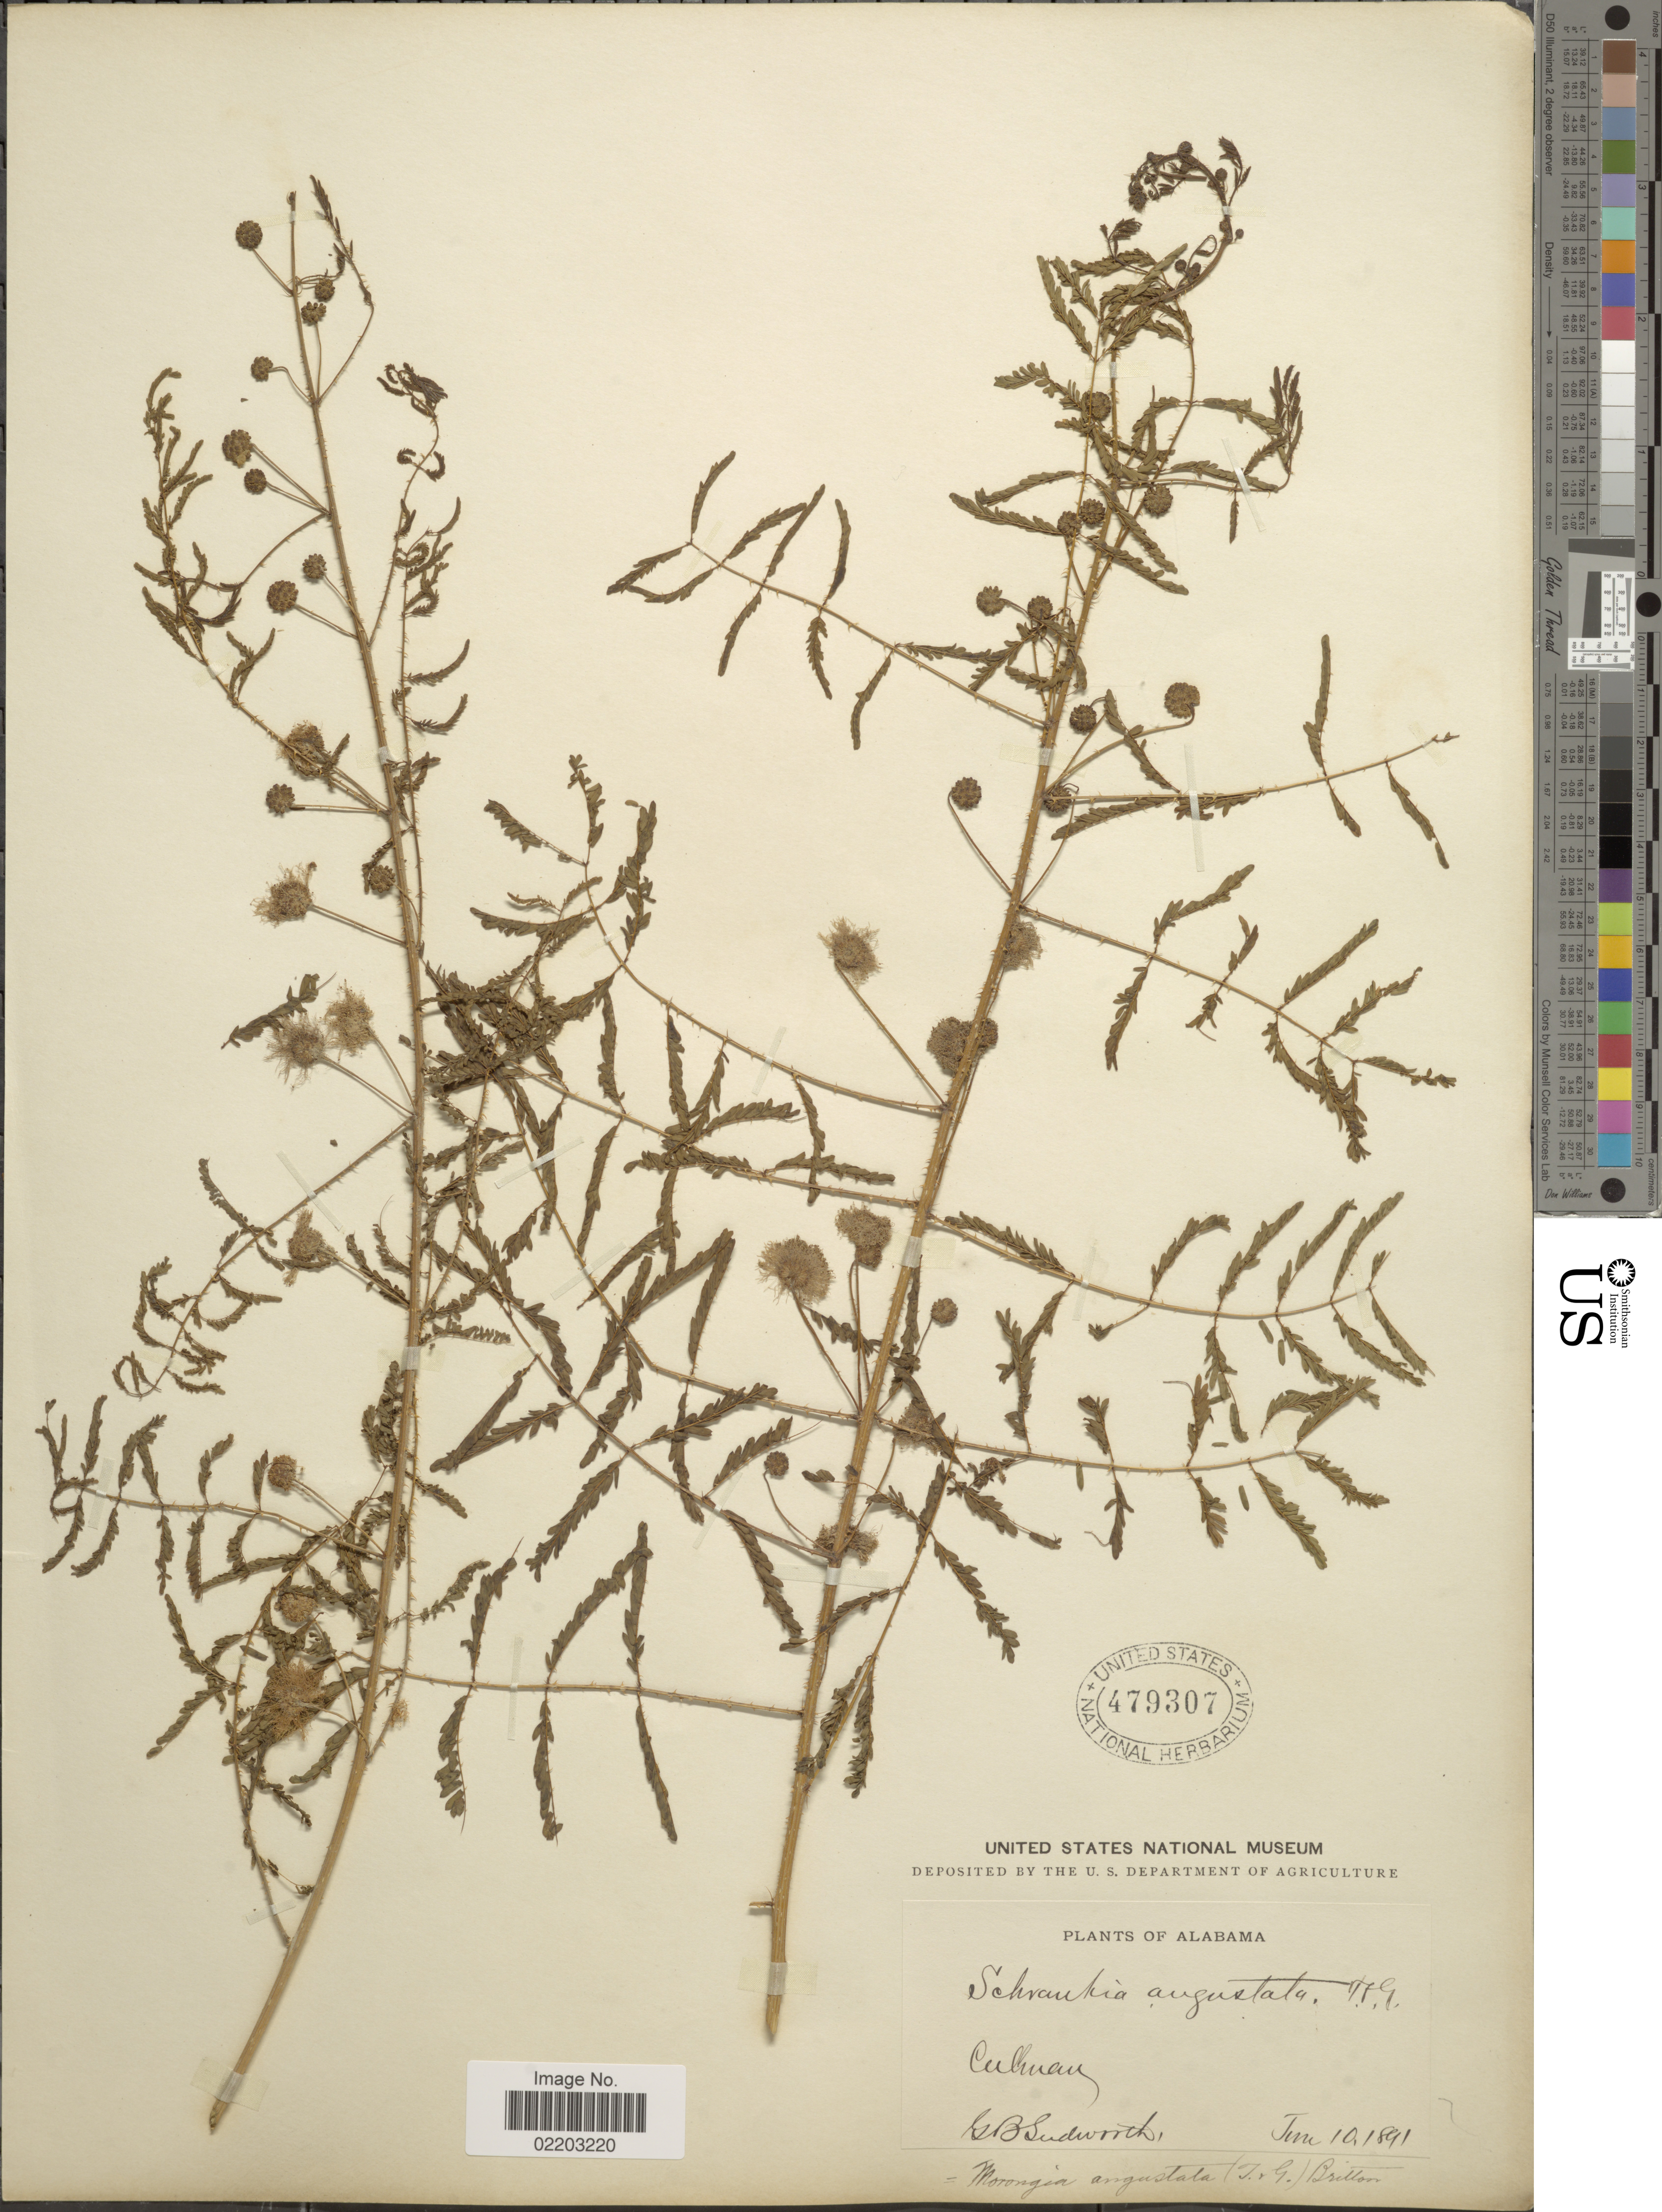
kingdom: Plantae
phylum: Tracheophyta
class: Magnoliopsida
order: Fabales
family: Fabaceae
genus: Mimosa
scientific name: Mimosa microphylla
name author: Dryand.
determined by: Strong, M. T., (US), Smithsonian Institution - National Museum of Natural History (UNITED STATES)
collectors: G. B. Sudworth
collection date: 1891-06-10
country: United States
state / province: Alabama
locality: Cullman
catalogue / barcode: US 479307